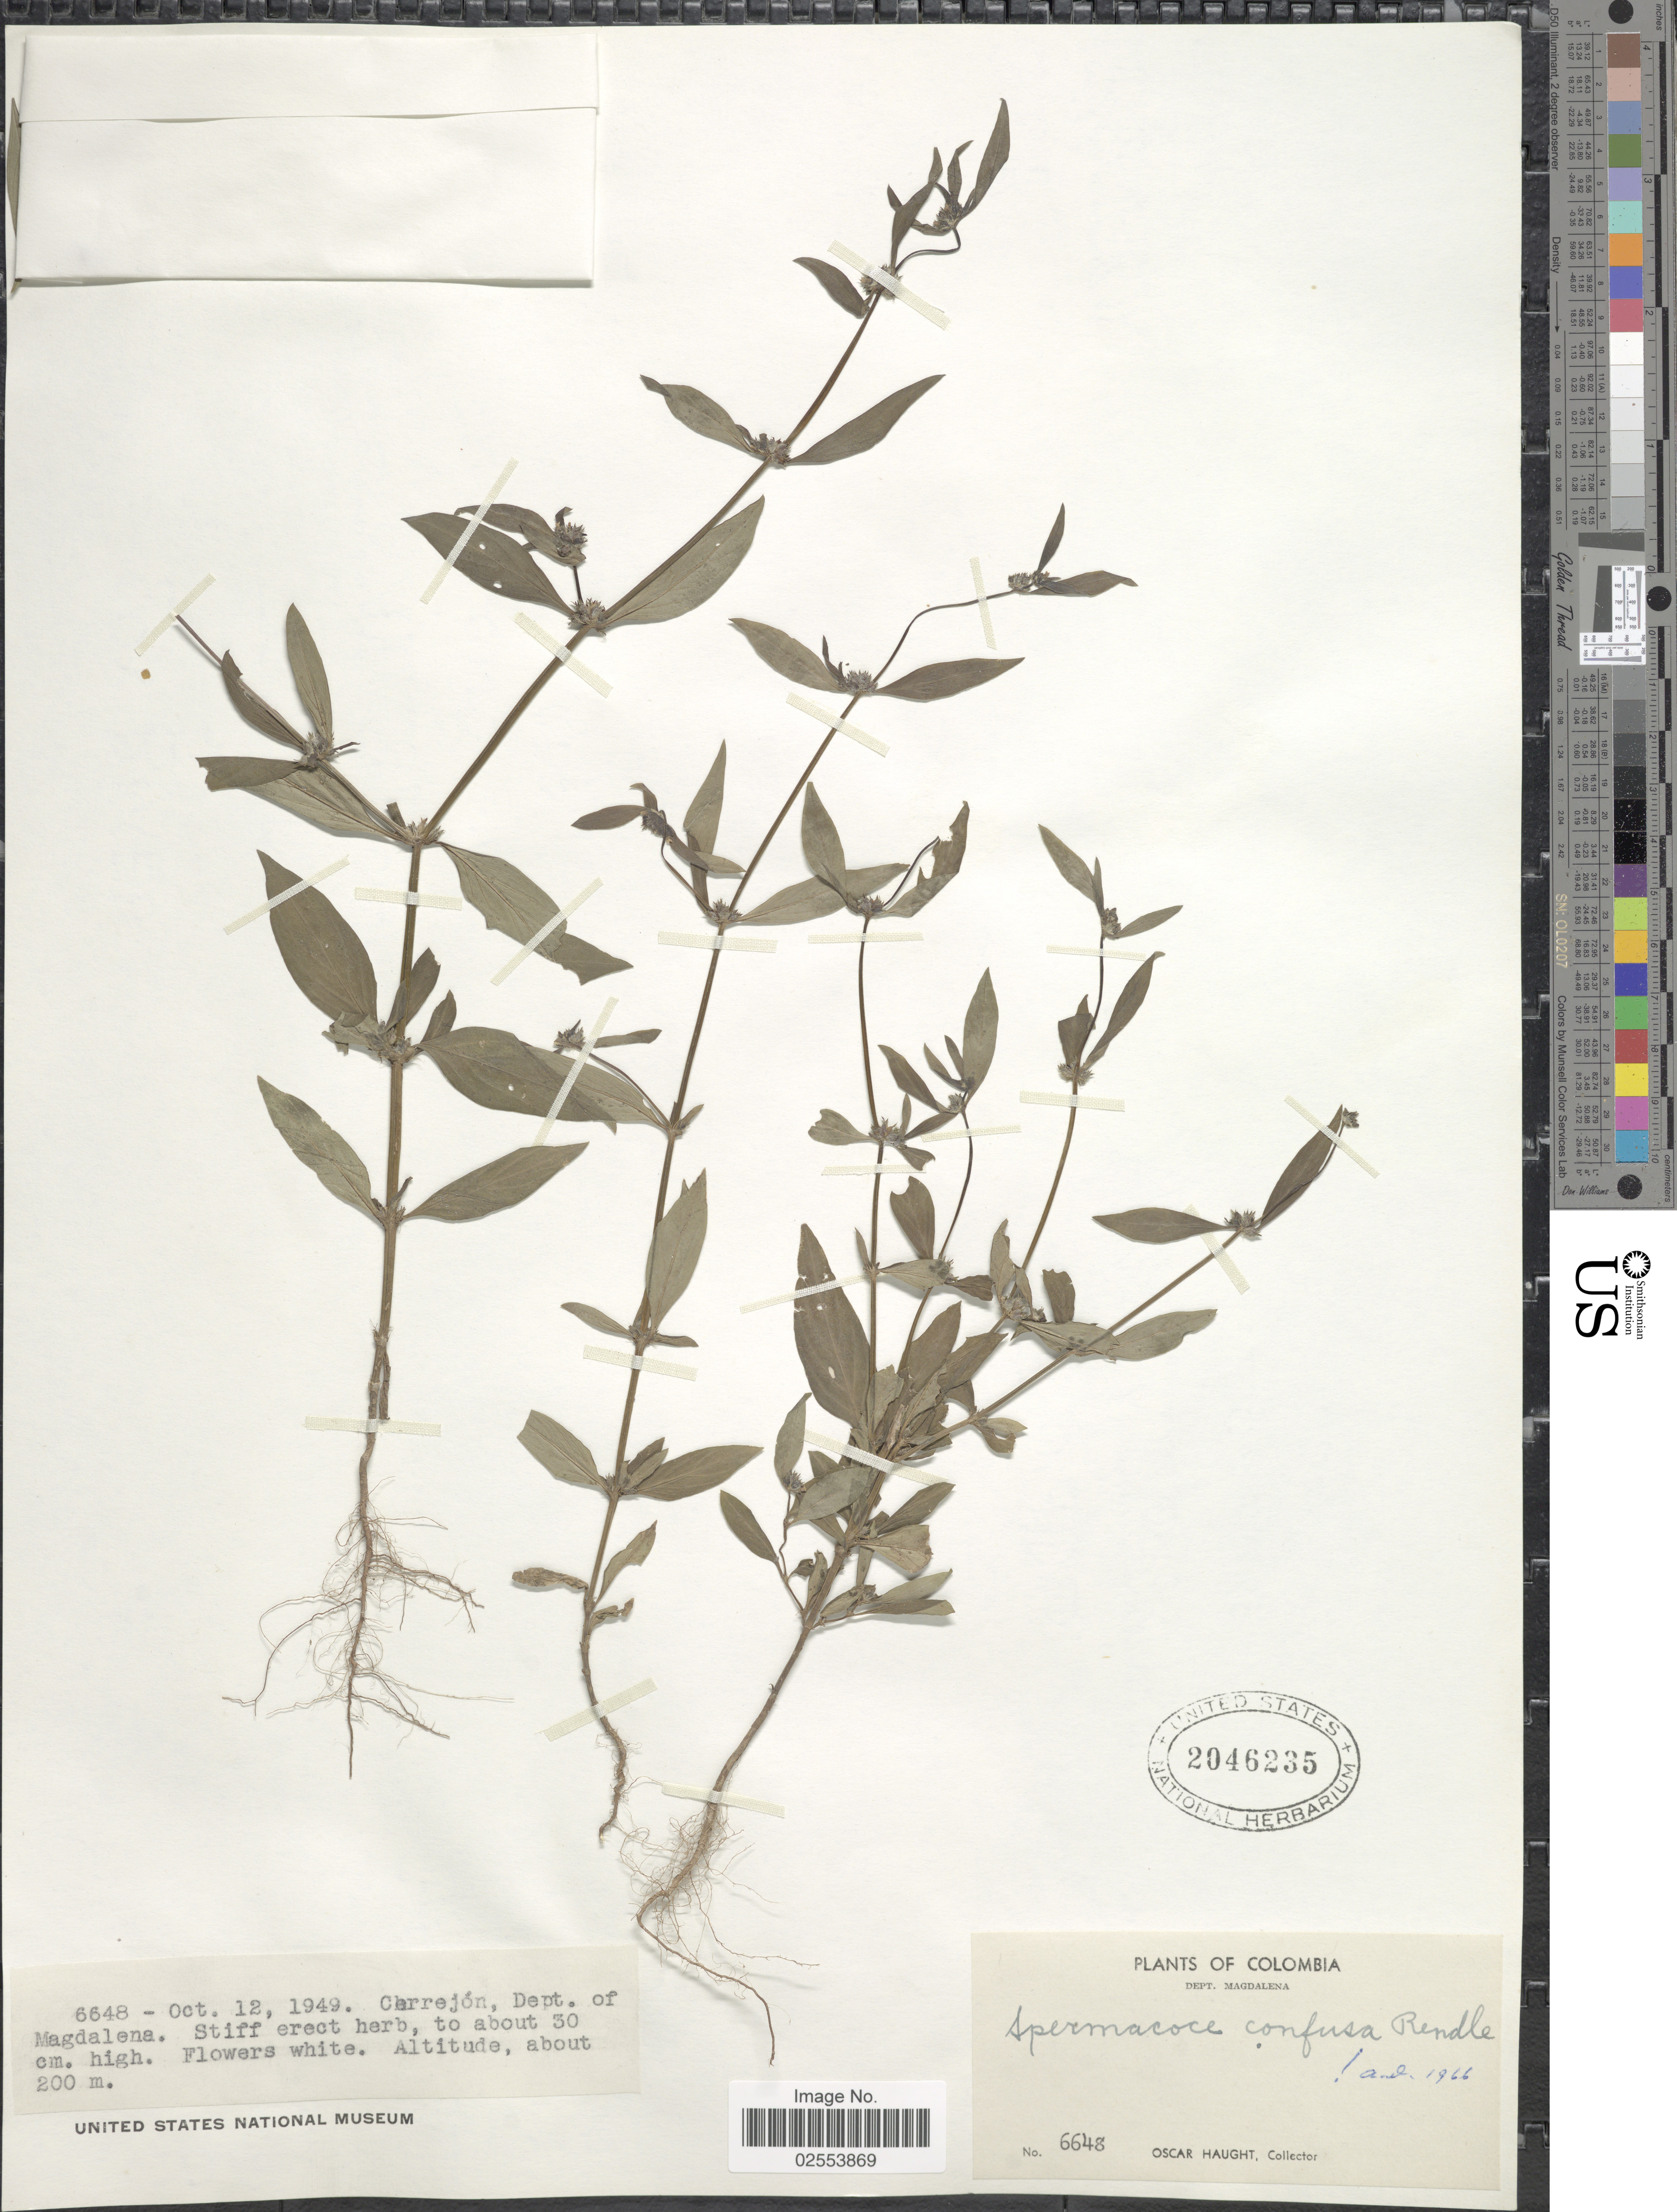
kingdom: Plantae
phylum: Tracheophyta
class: Magnoliopsida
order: Gentianales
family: Rubiaceae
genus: Spermacoce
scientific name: Spermacoce confusa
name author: Rendle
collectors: O. L. Haught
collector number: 6648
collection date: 1949-10-12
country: Colombia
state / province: Magdalena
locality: Cerrejon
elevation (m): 200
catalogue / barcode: US 2046235